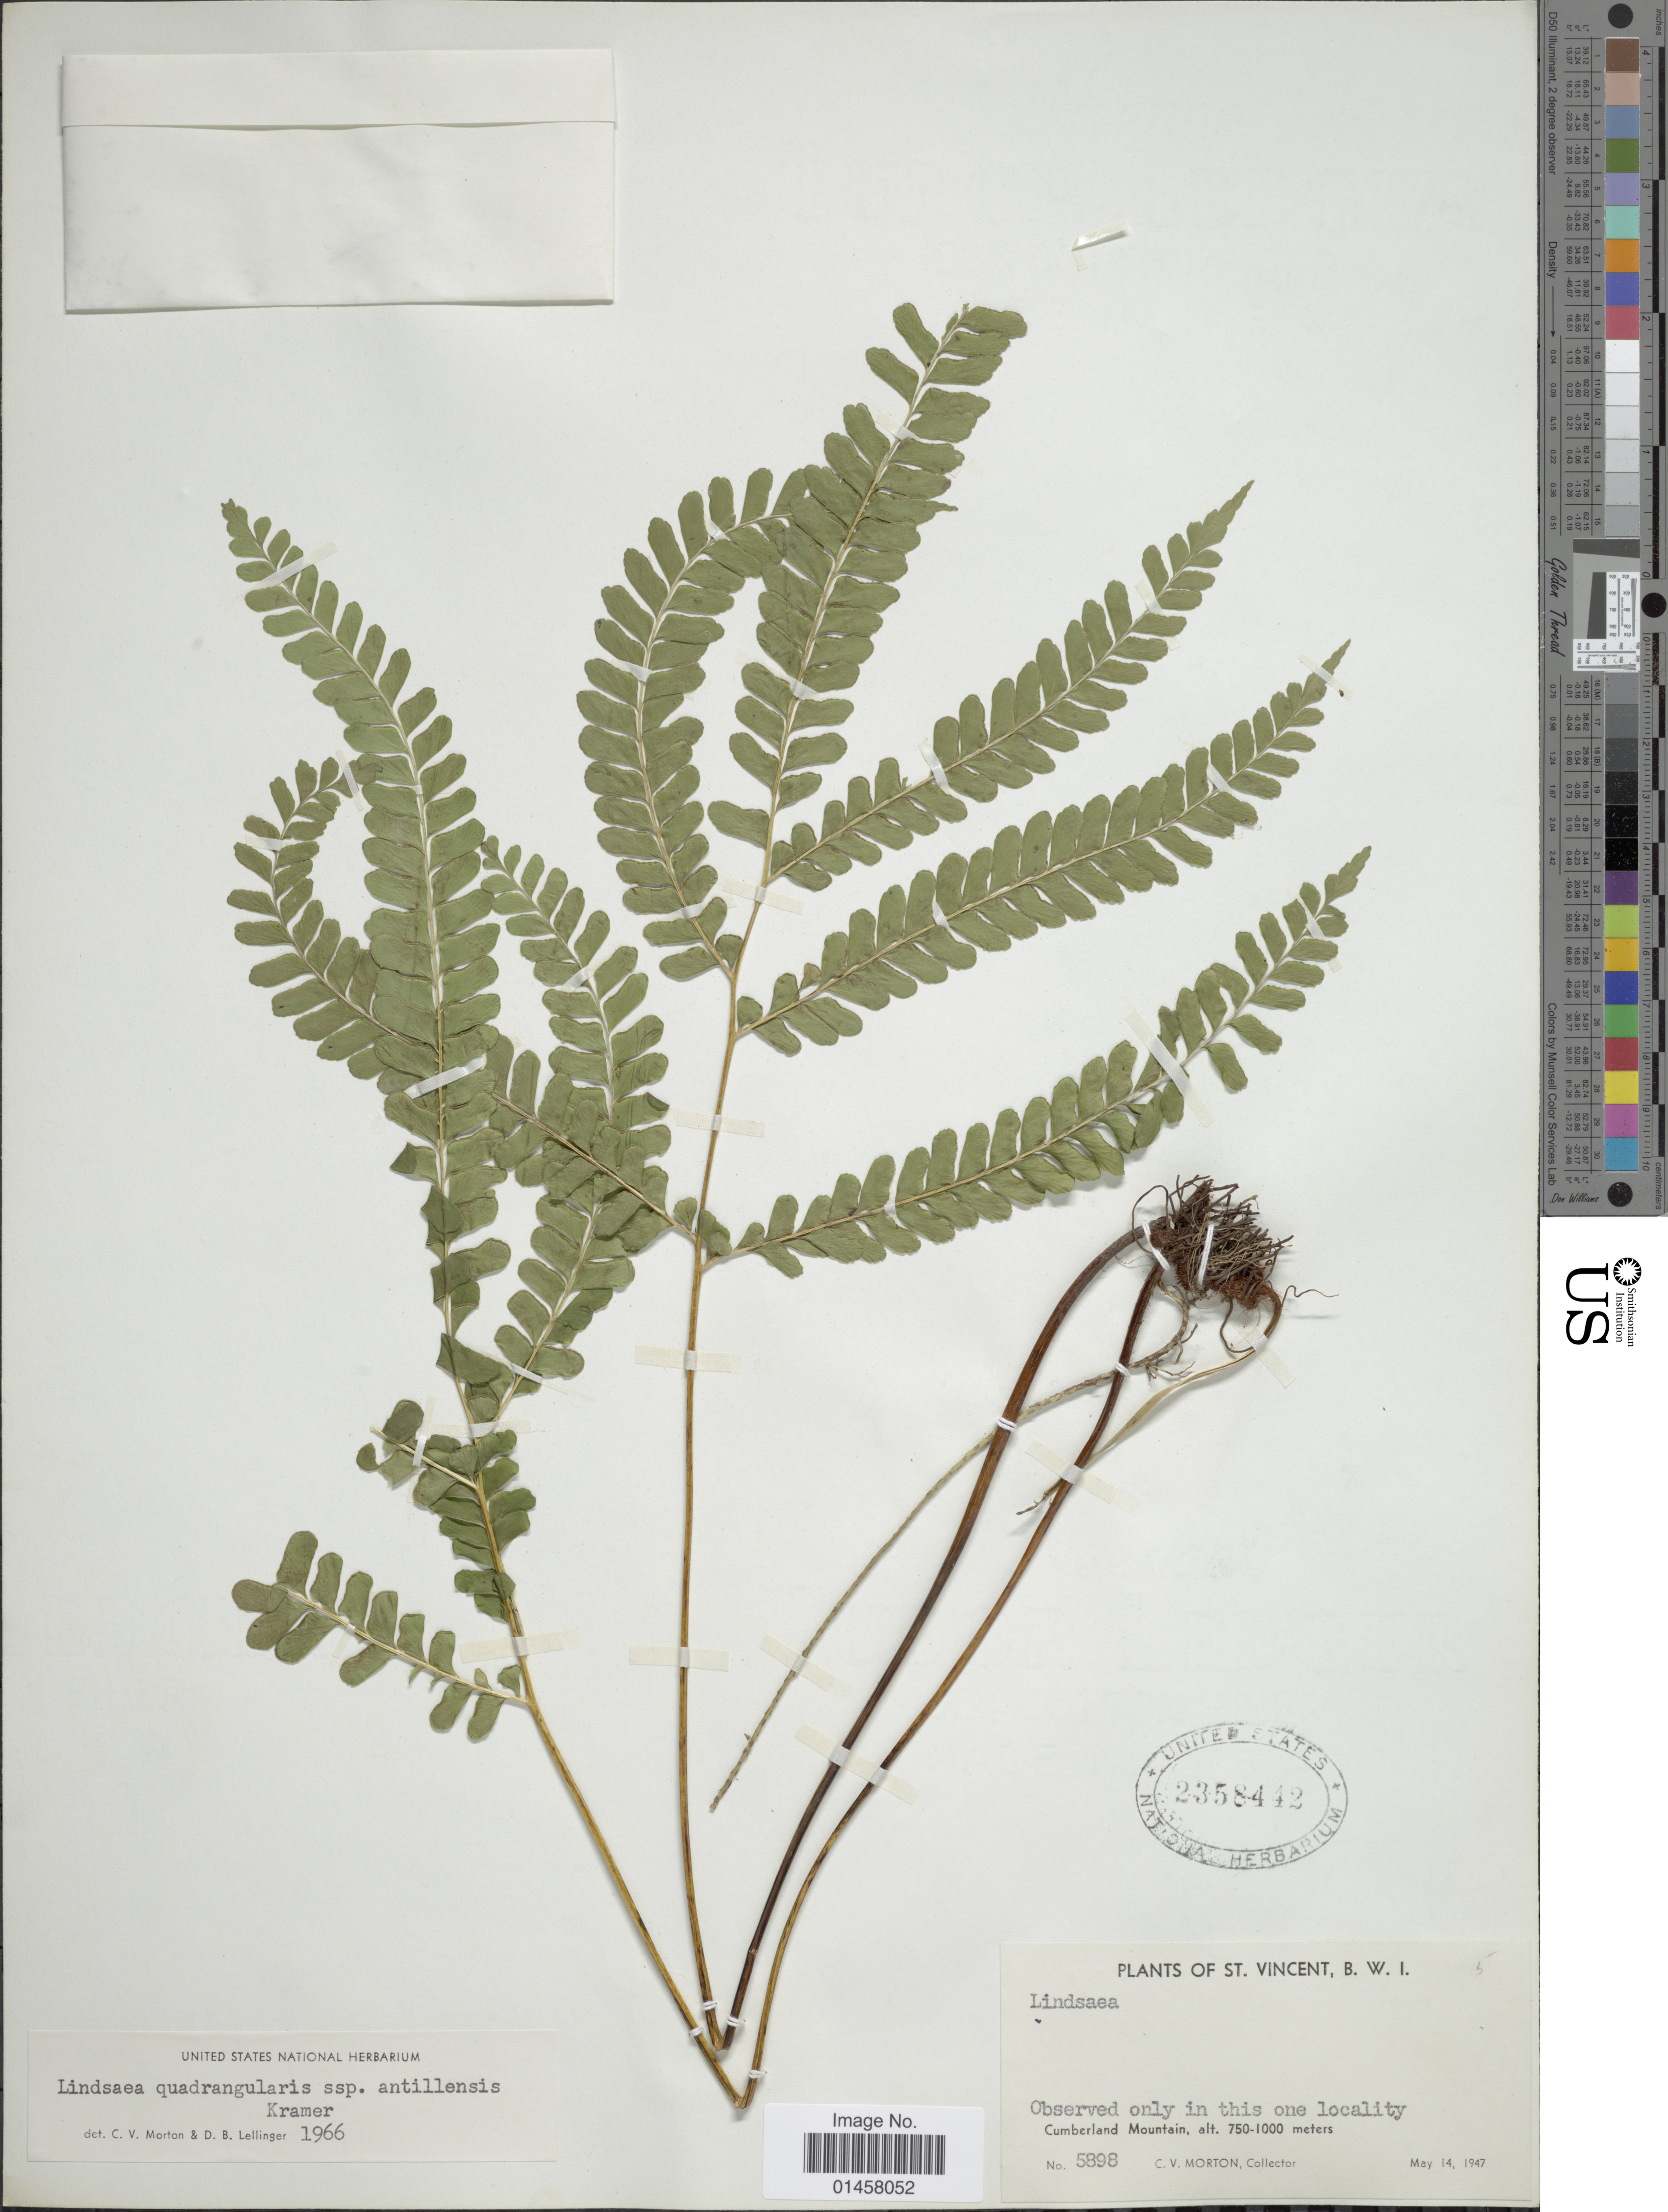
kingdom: Plantae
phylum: Tracheophyta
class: Polypodiopsida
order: Polypodiales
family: Lindsaeaceae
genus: Lindsaea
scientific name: Lindsaea quadrangularis subsp. antillensis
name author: K.U. Kramer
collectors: C. V. Morton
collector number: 5898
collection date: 1947-05-14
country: St. Vincent - Grenadines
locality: St. Vincent, B.W.I., Cumberland Mountain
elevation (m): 750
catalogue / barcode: US 2358442